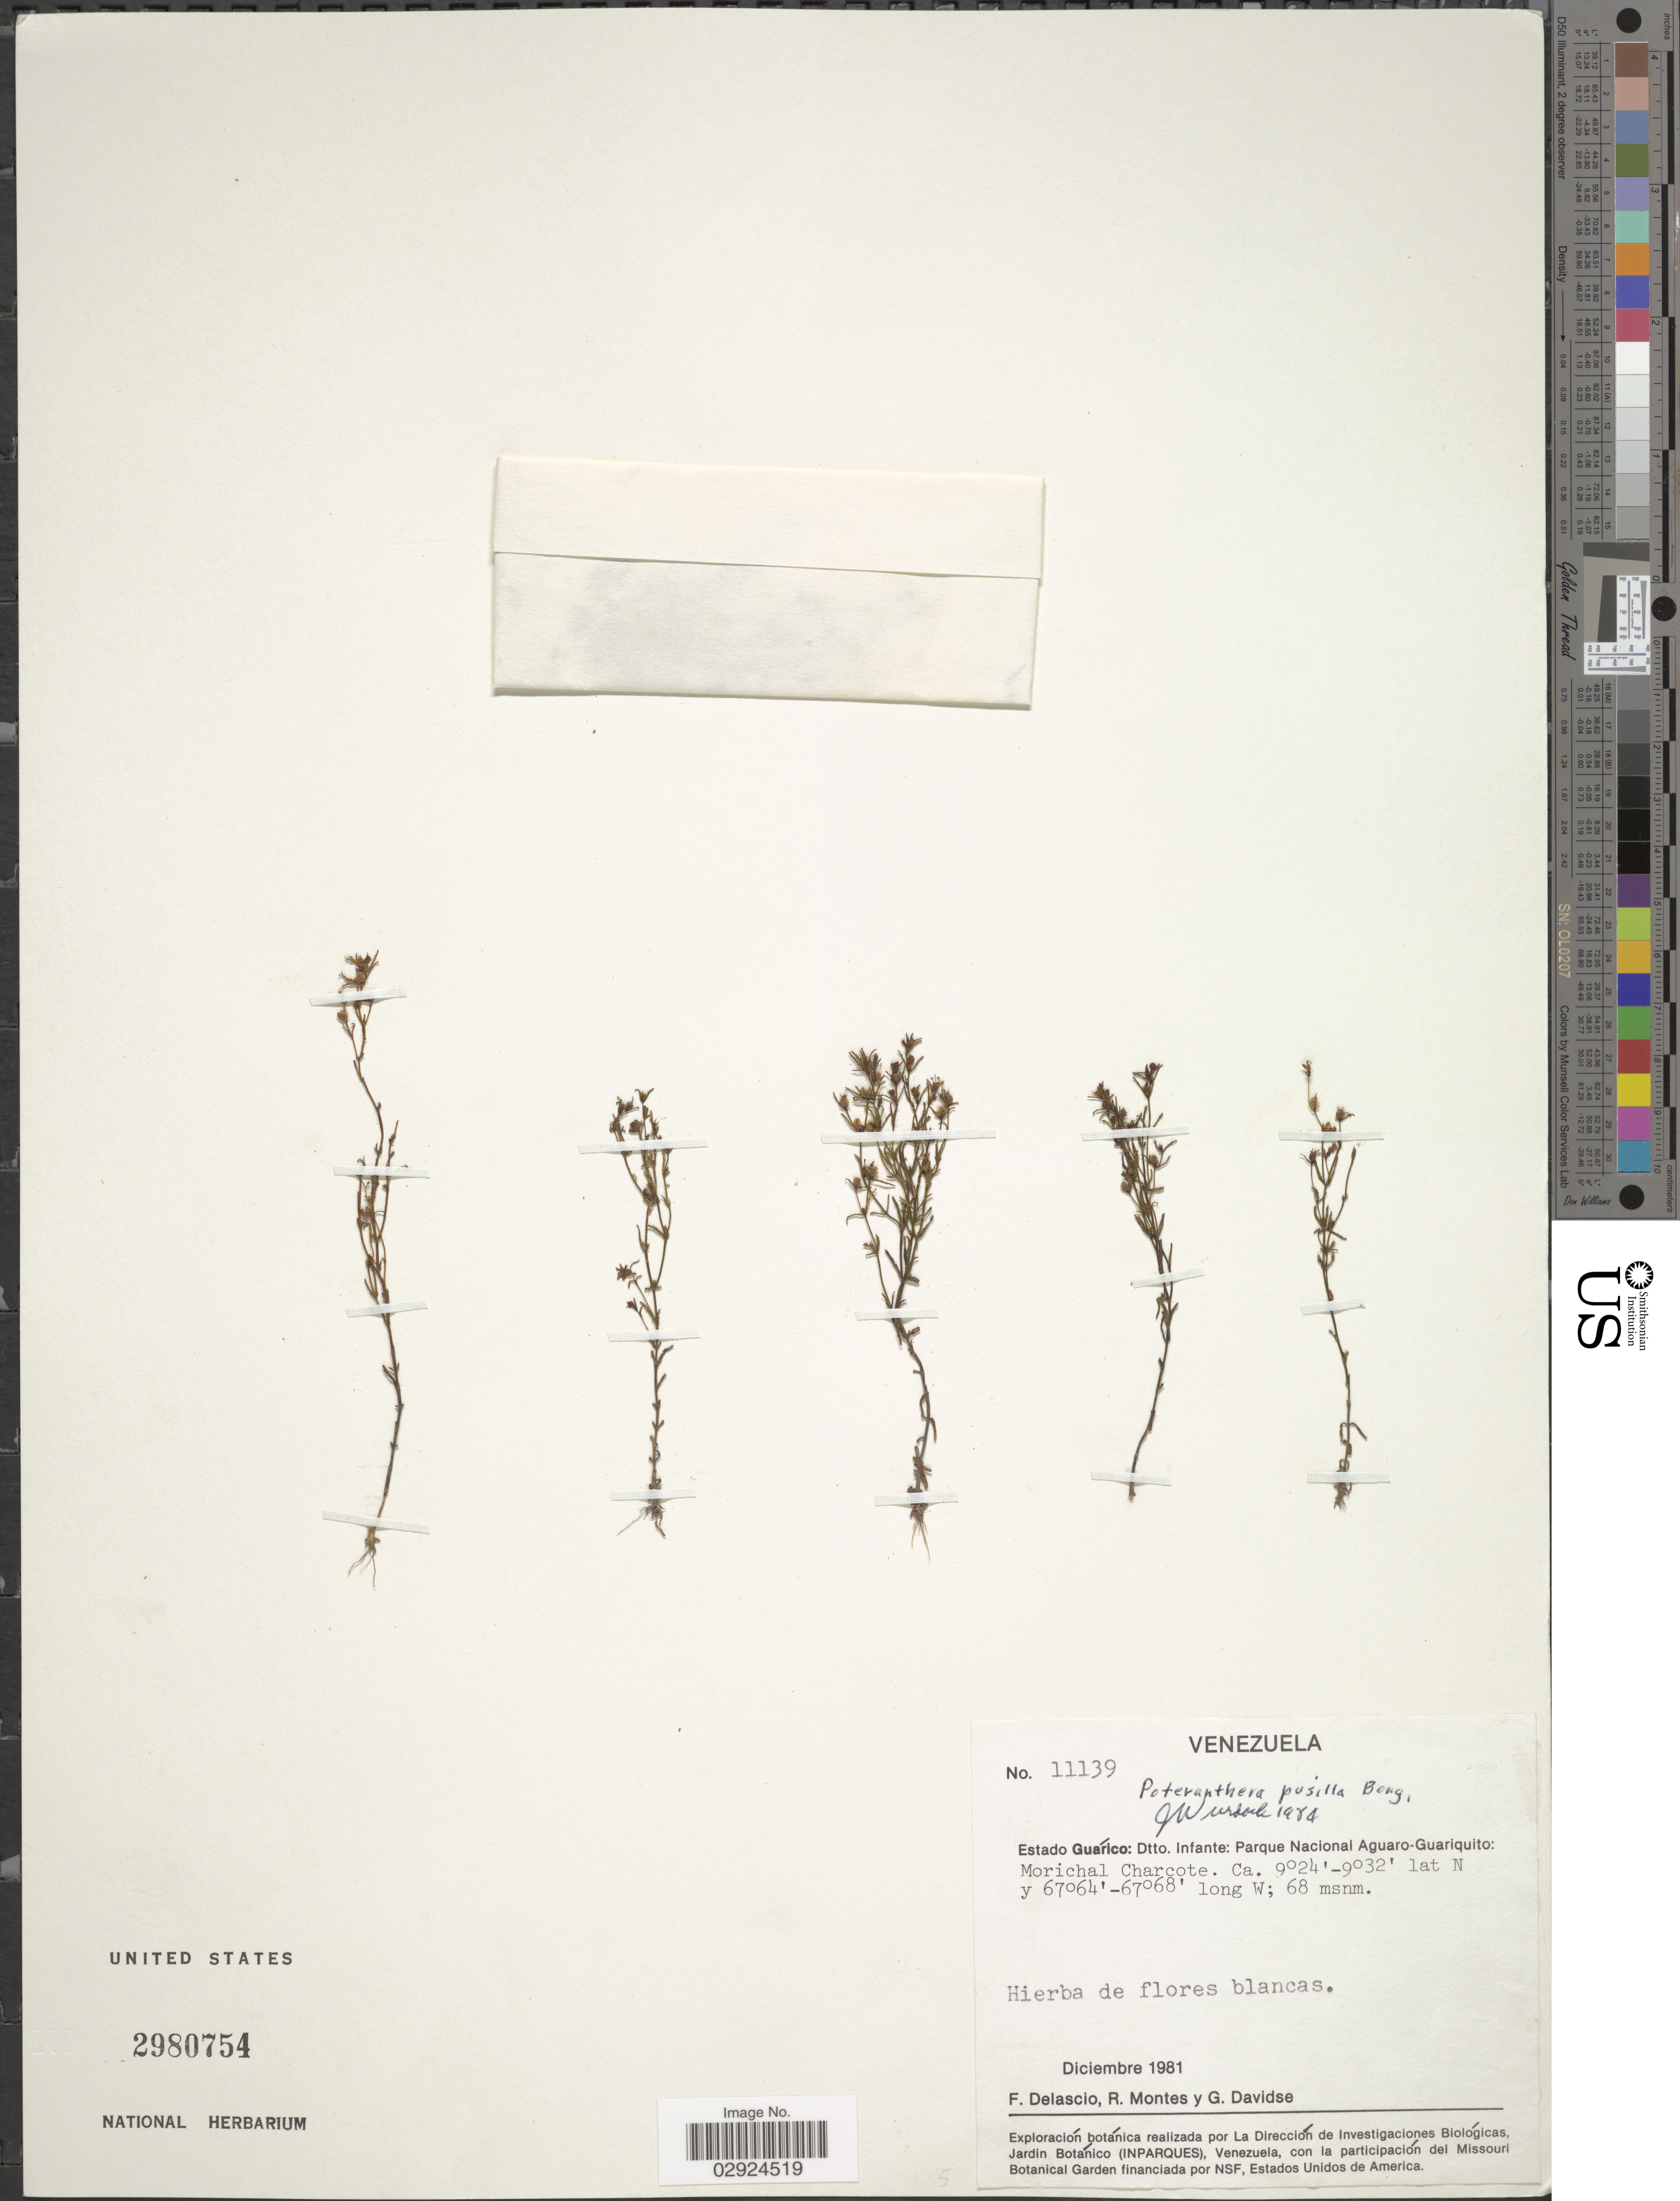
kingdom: Plantae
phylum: Tracheophyta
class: Magnoliopsida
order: Myrtales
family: Melastomataceae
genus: Poteranthera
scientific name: Poteranthera pusilla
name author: Bong.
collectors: F. Delascio C., R. Montes & G. Davidse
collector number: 11139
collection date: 1981-12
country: Venezuela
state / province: Guárico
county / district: Leonardo Infante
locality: Estado Guárico: Dtto. Infante: Parque Nacional Aguaro-Guariquito: Morichal Charcote.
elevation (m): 68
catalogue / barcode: US 2980754